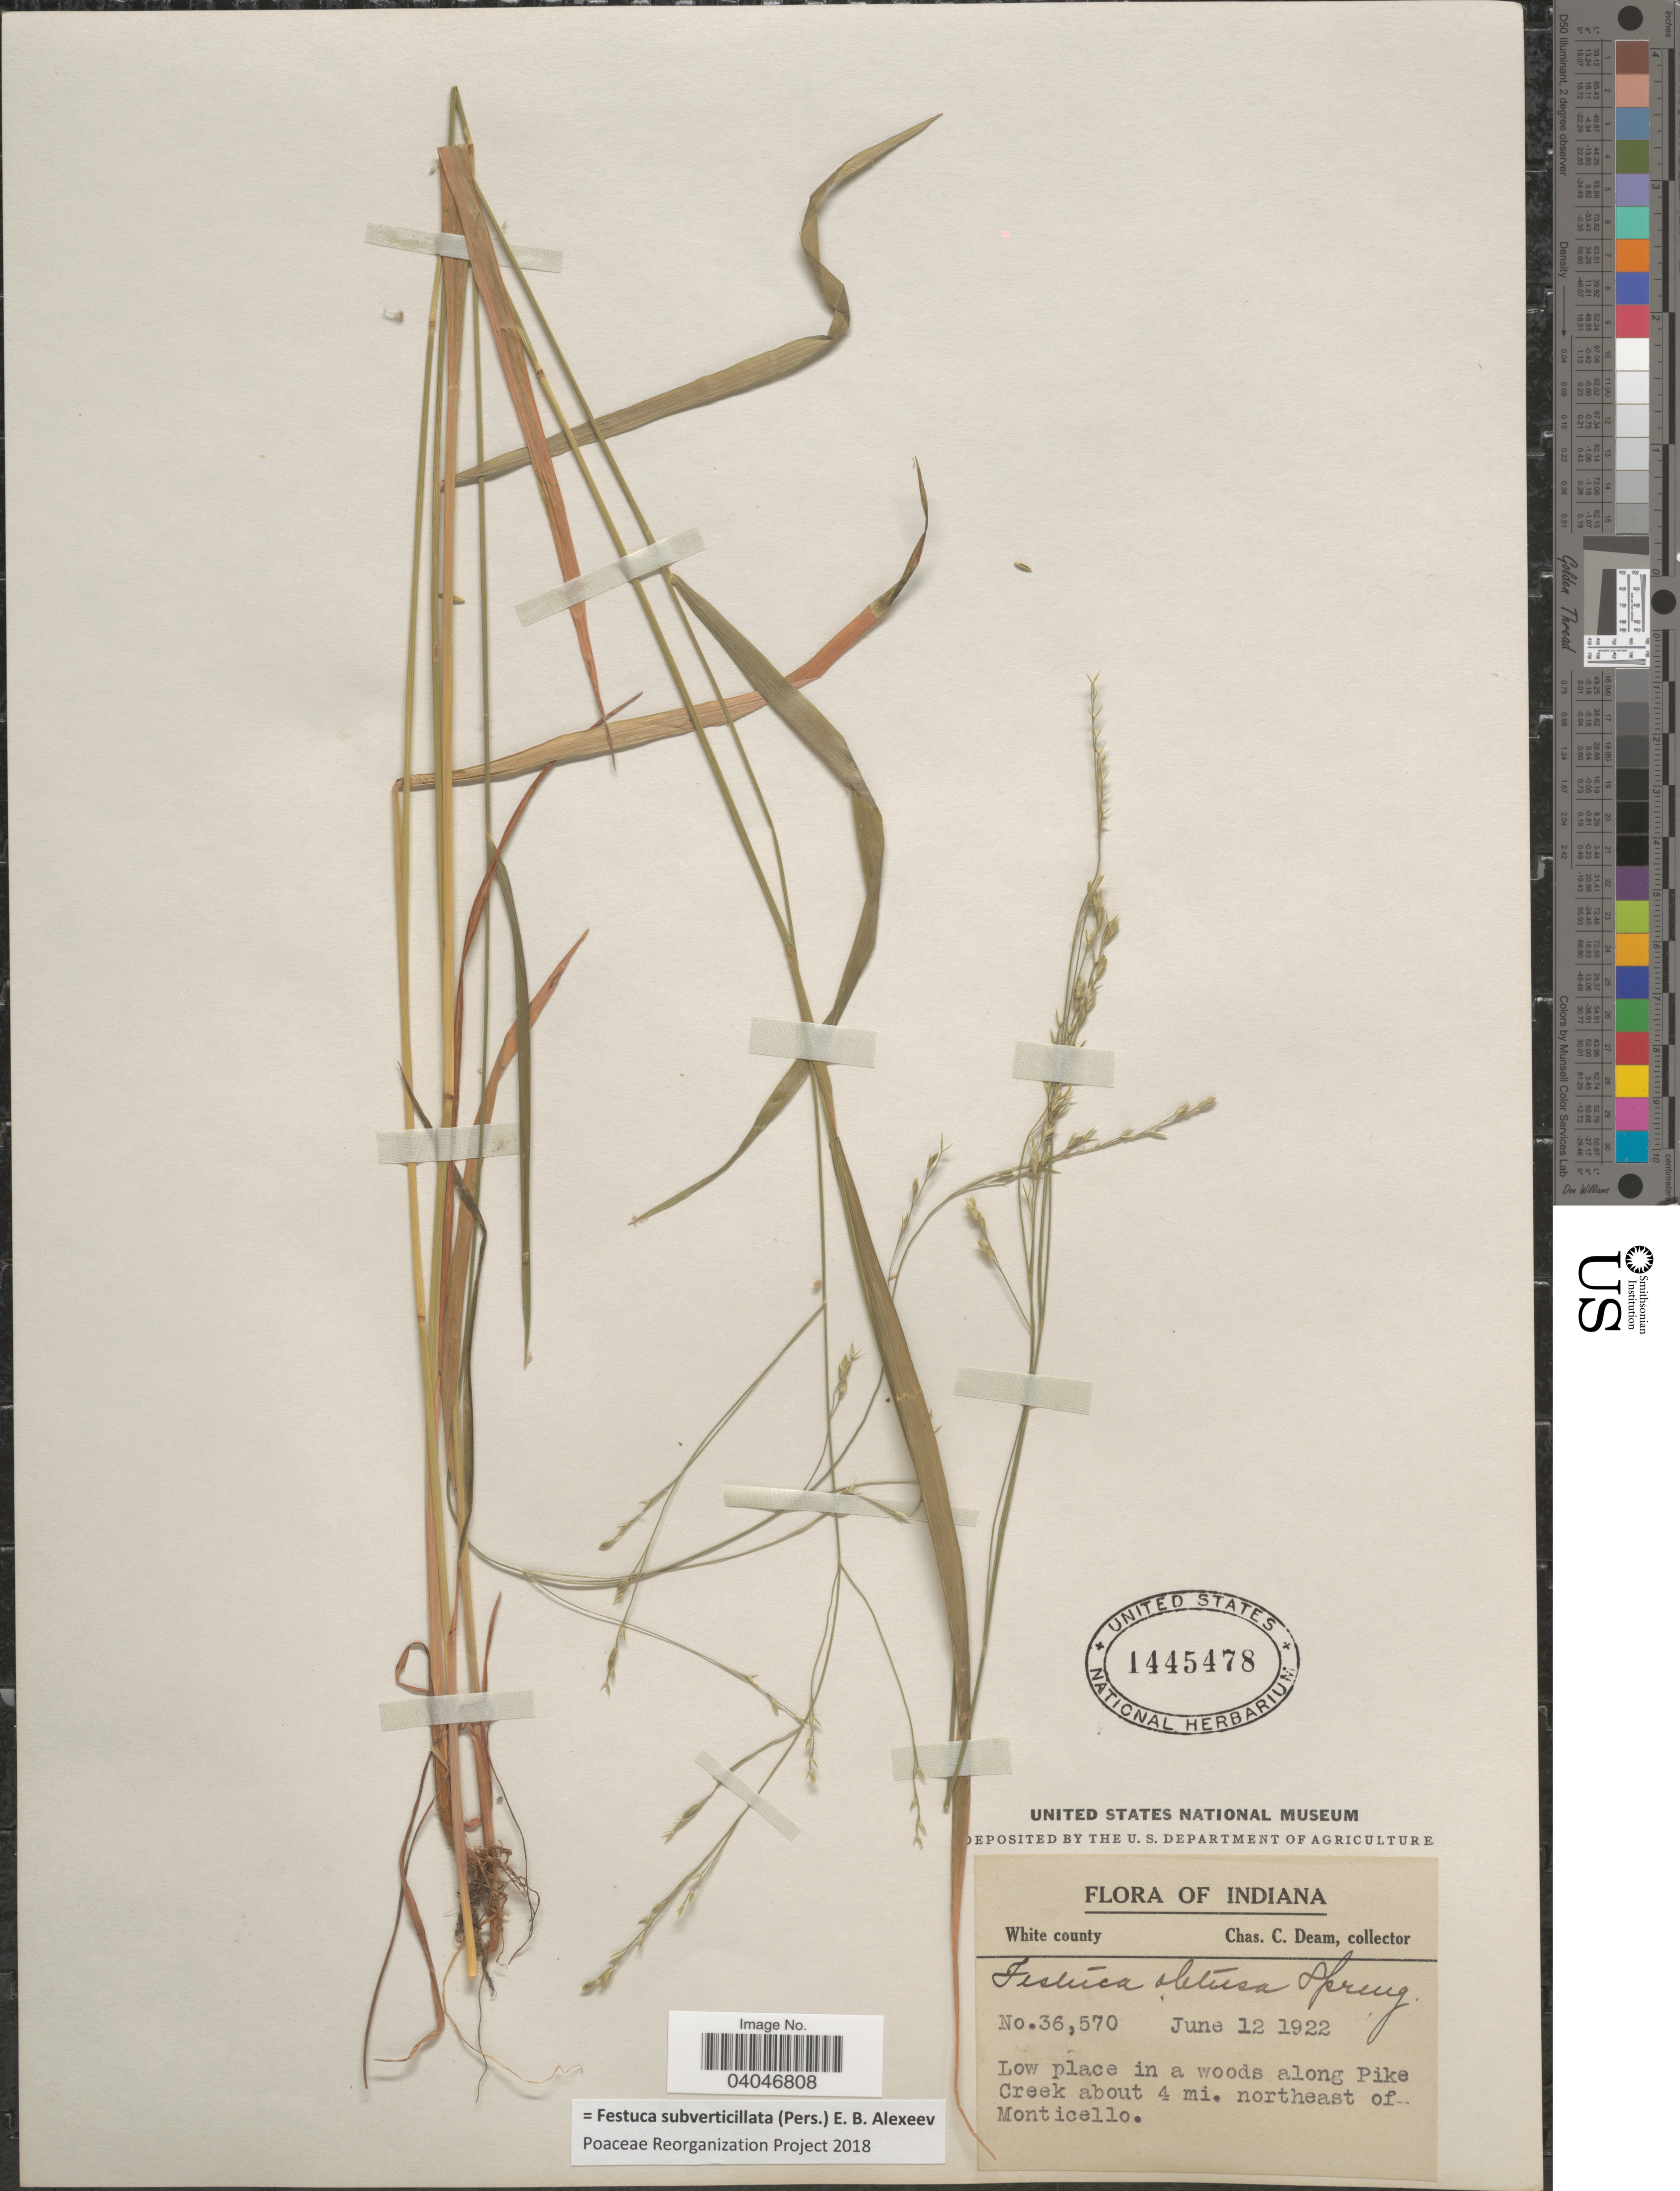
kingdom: Plantae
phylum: Tracheophyta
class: Liliopsida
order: Poales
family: Poaceae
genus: Festuca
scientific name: Festuca subverticillata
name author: (Pers.) E.B. Alexeev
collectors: C. C. Deam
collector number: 36570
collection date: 1922-06-12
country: United States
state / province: Indiana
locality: White county. Low place in a woods along Pike Creek about 4 mi. northeast of Monticello.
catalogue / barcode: US 1445478